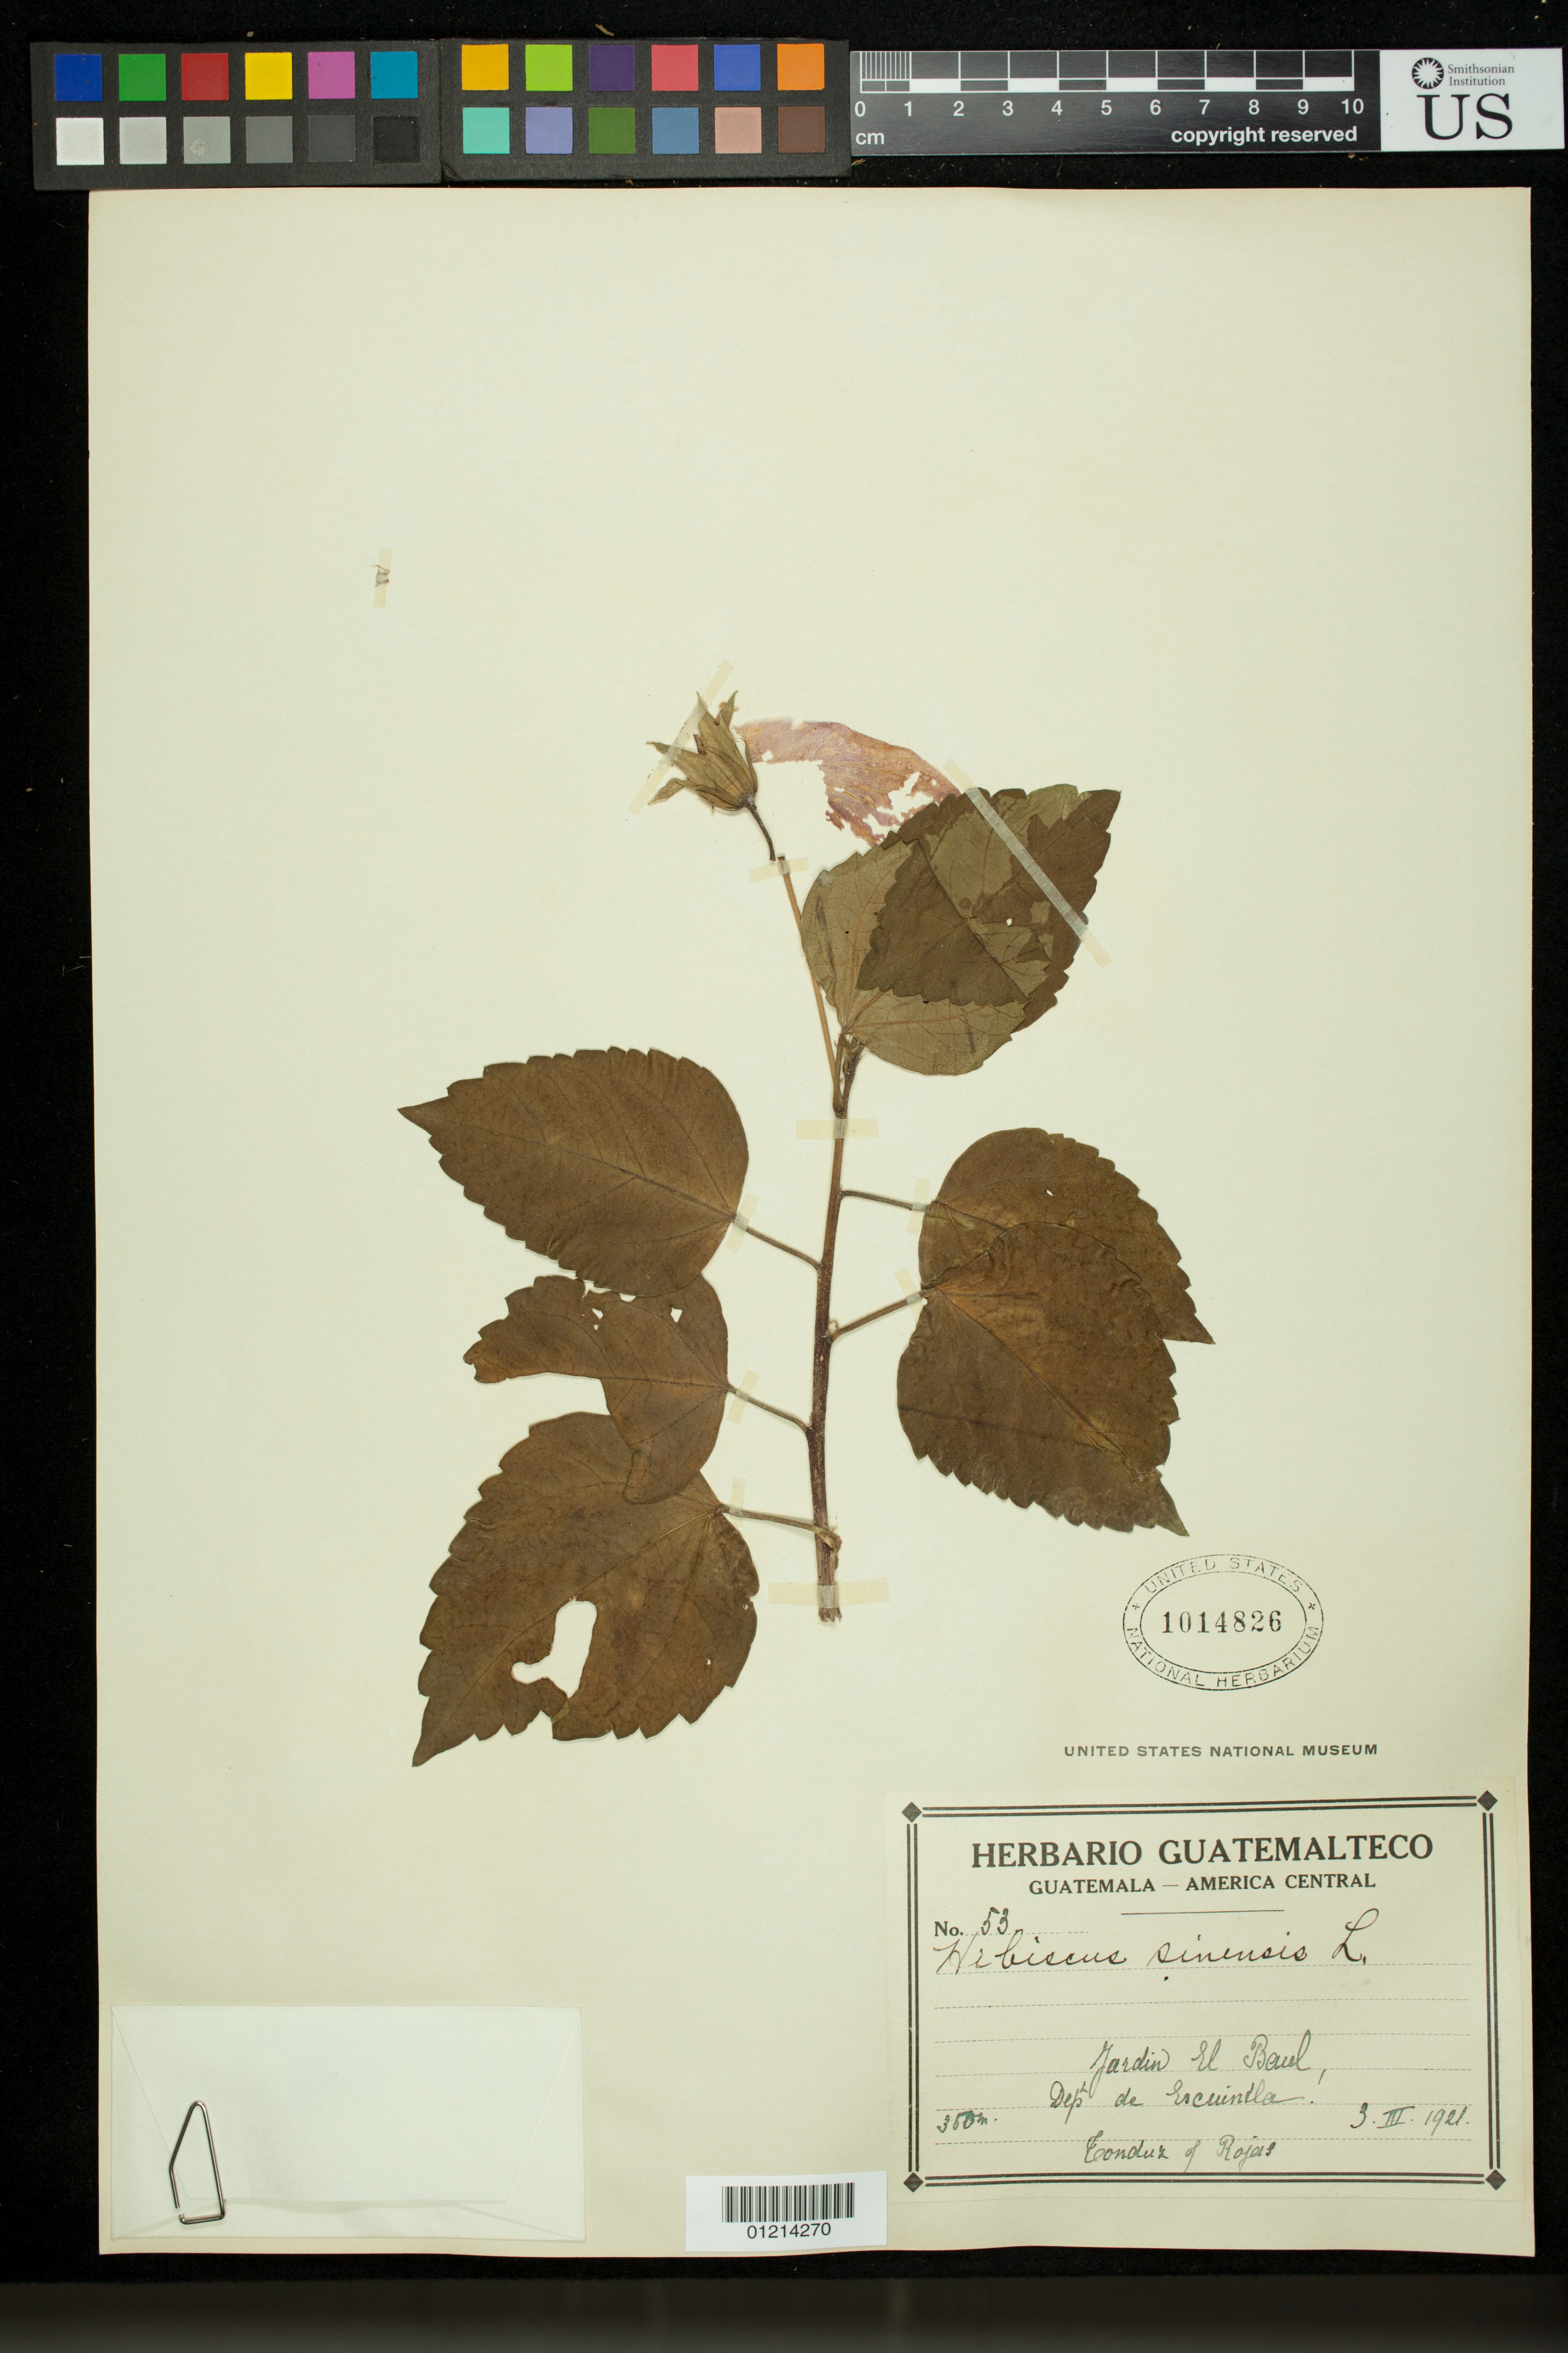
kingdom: Plantae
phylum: Tracheophyta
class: Magnoliopsida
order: Malvales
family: Malvaceae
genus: Hibiscus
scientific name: Hibiscus rosa-sinensis var. rosa-sinensis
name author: L.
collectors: A. Tonduz & Rojas, --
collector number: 53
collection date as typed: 3/3/1921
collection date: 1921-03-03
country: Guatemala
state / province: Escuintla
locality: Jardin El Baul, Dept de Escuintla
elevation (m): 350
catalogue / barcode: US 1014826